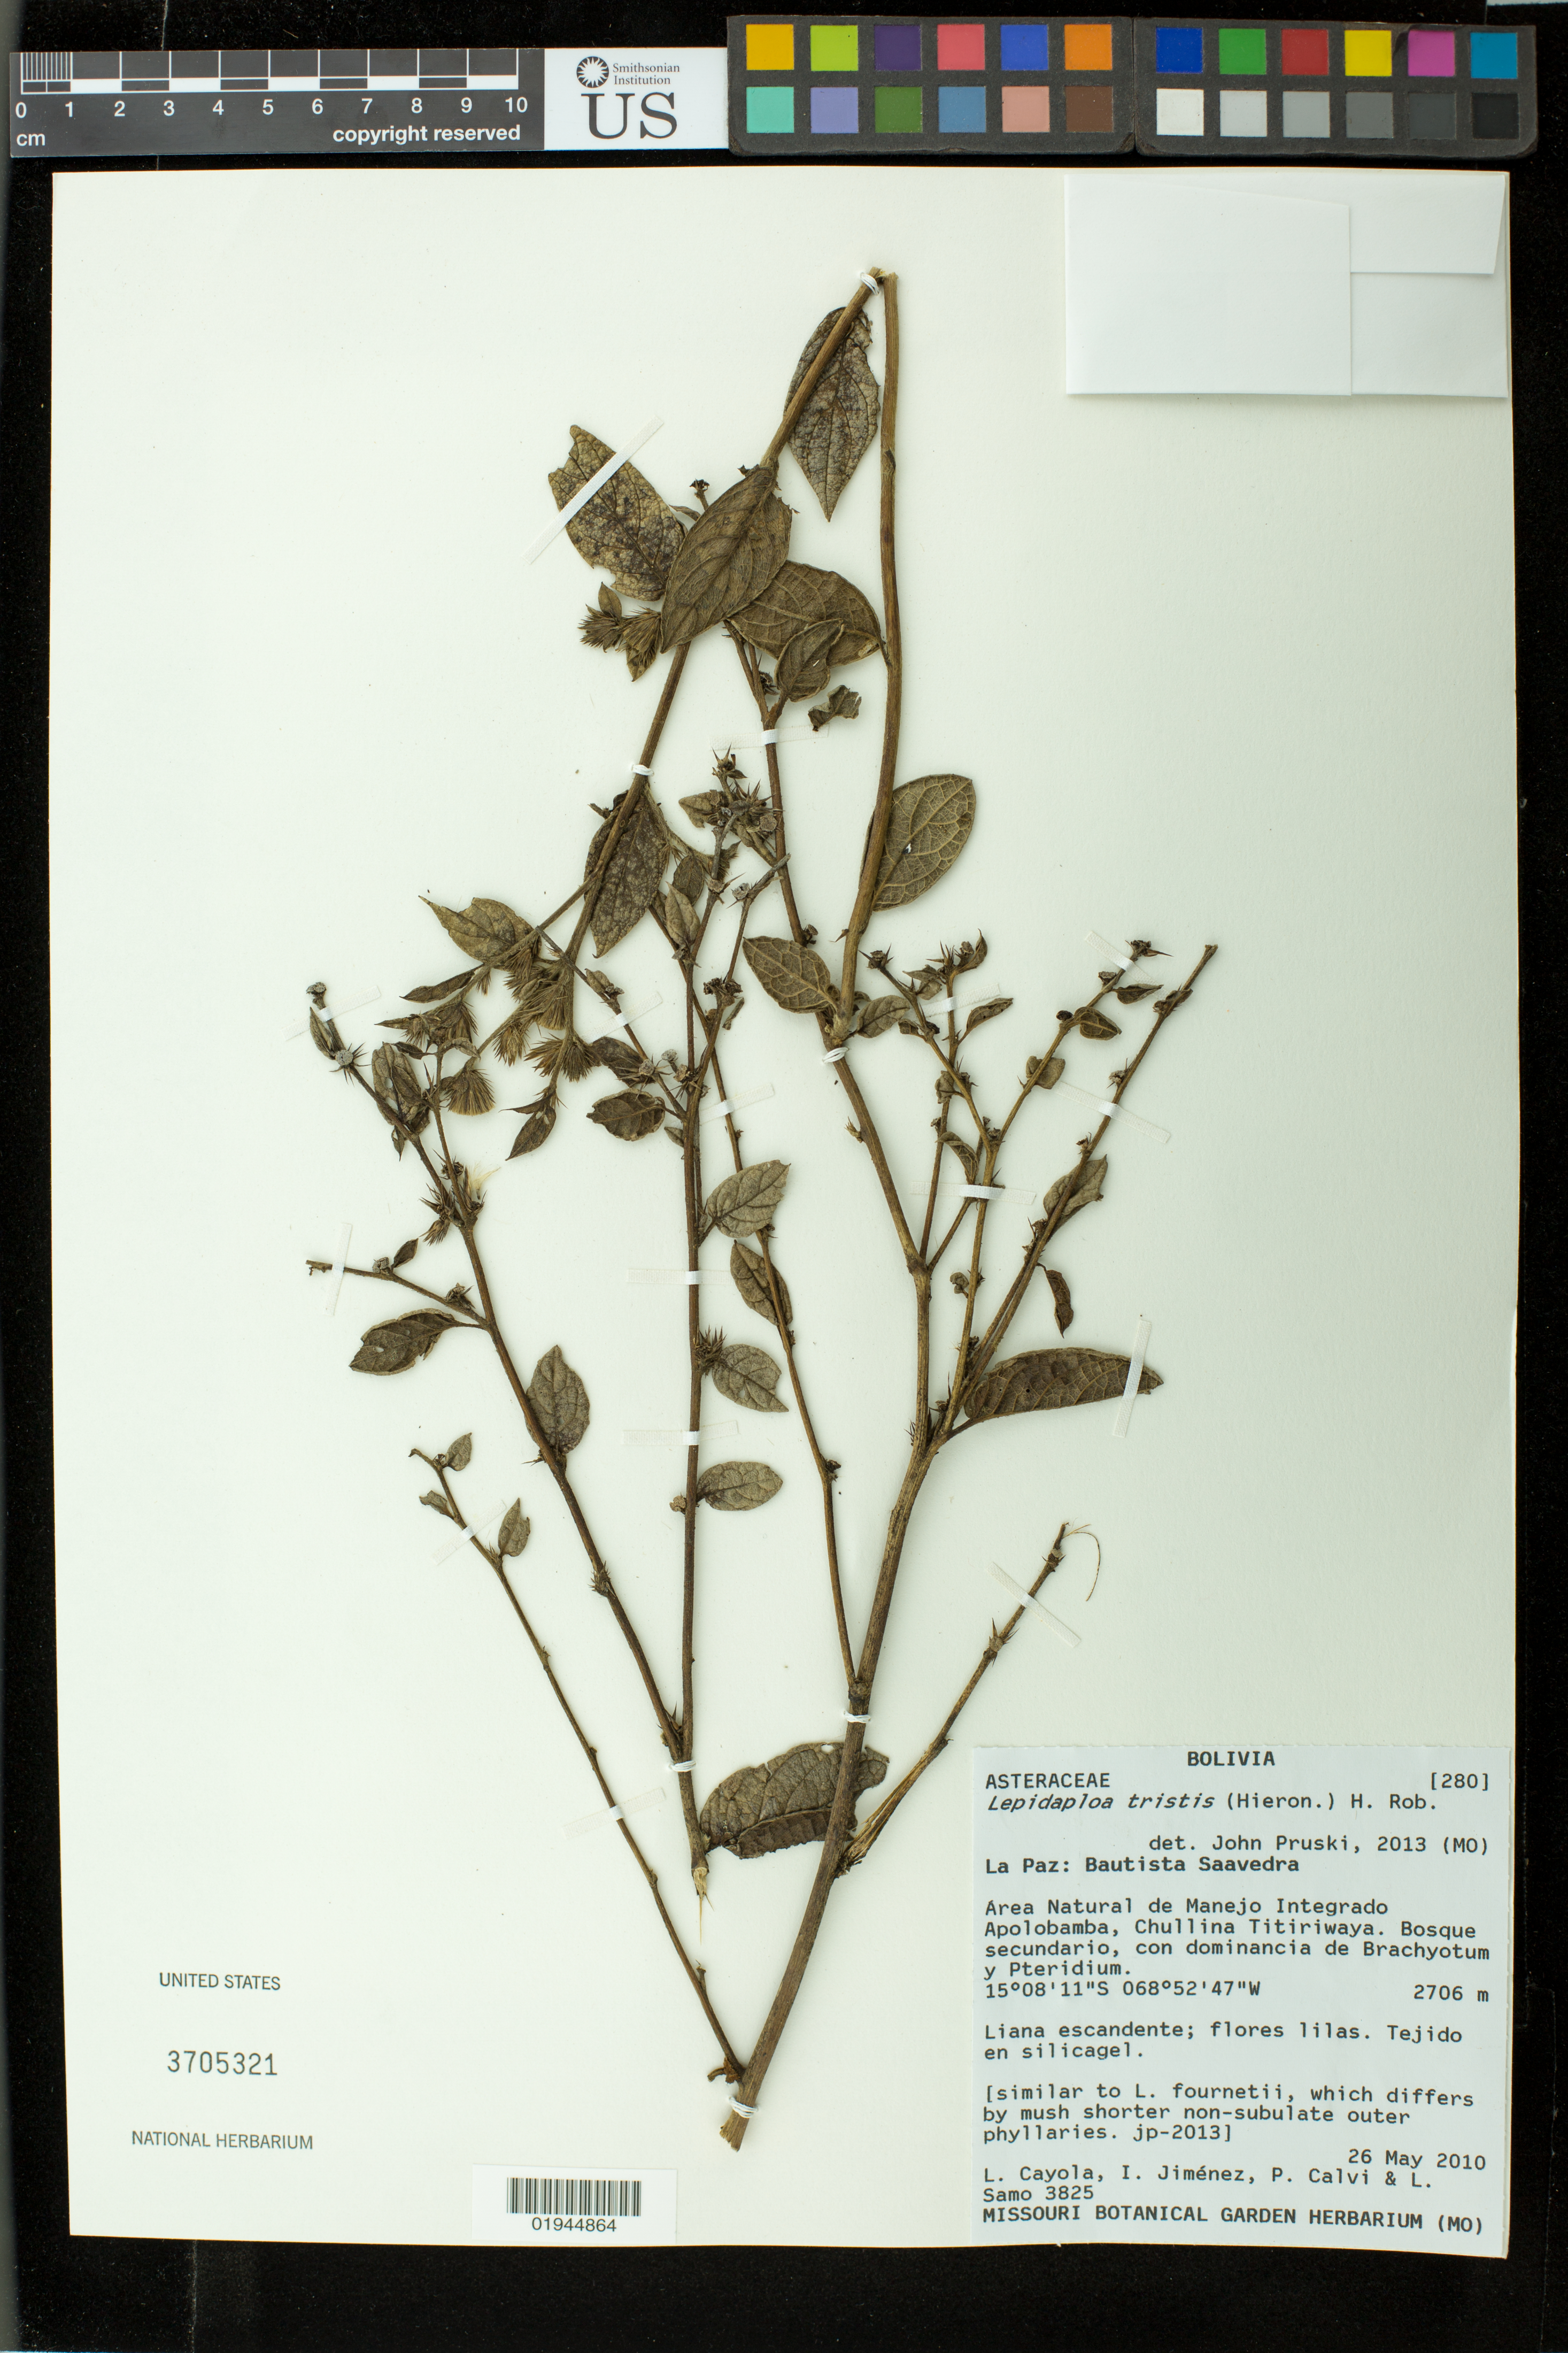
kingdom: Plantae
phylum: Tracheophyta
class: Magnoliopsida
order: Asterales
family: Asteraceae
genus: Lepidaploa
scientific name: Lepidaploa tristis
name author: (Hieron.) H. Rob.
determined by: Pruski, J. F.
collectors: L. Cayola, I. Jimenez, P. Calvi & L. Samo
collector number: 3825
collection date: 2010-05-26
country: Bolivia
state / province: La Paz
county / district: Bautista Saavedra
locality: Área Natural de Manejo Integrado Apolobamba, Chullina Titiriwaya.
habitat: bosque secundario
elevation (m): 2706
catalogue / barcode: US 3705321